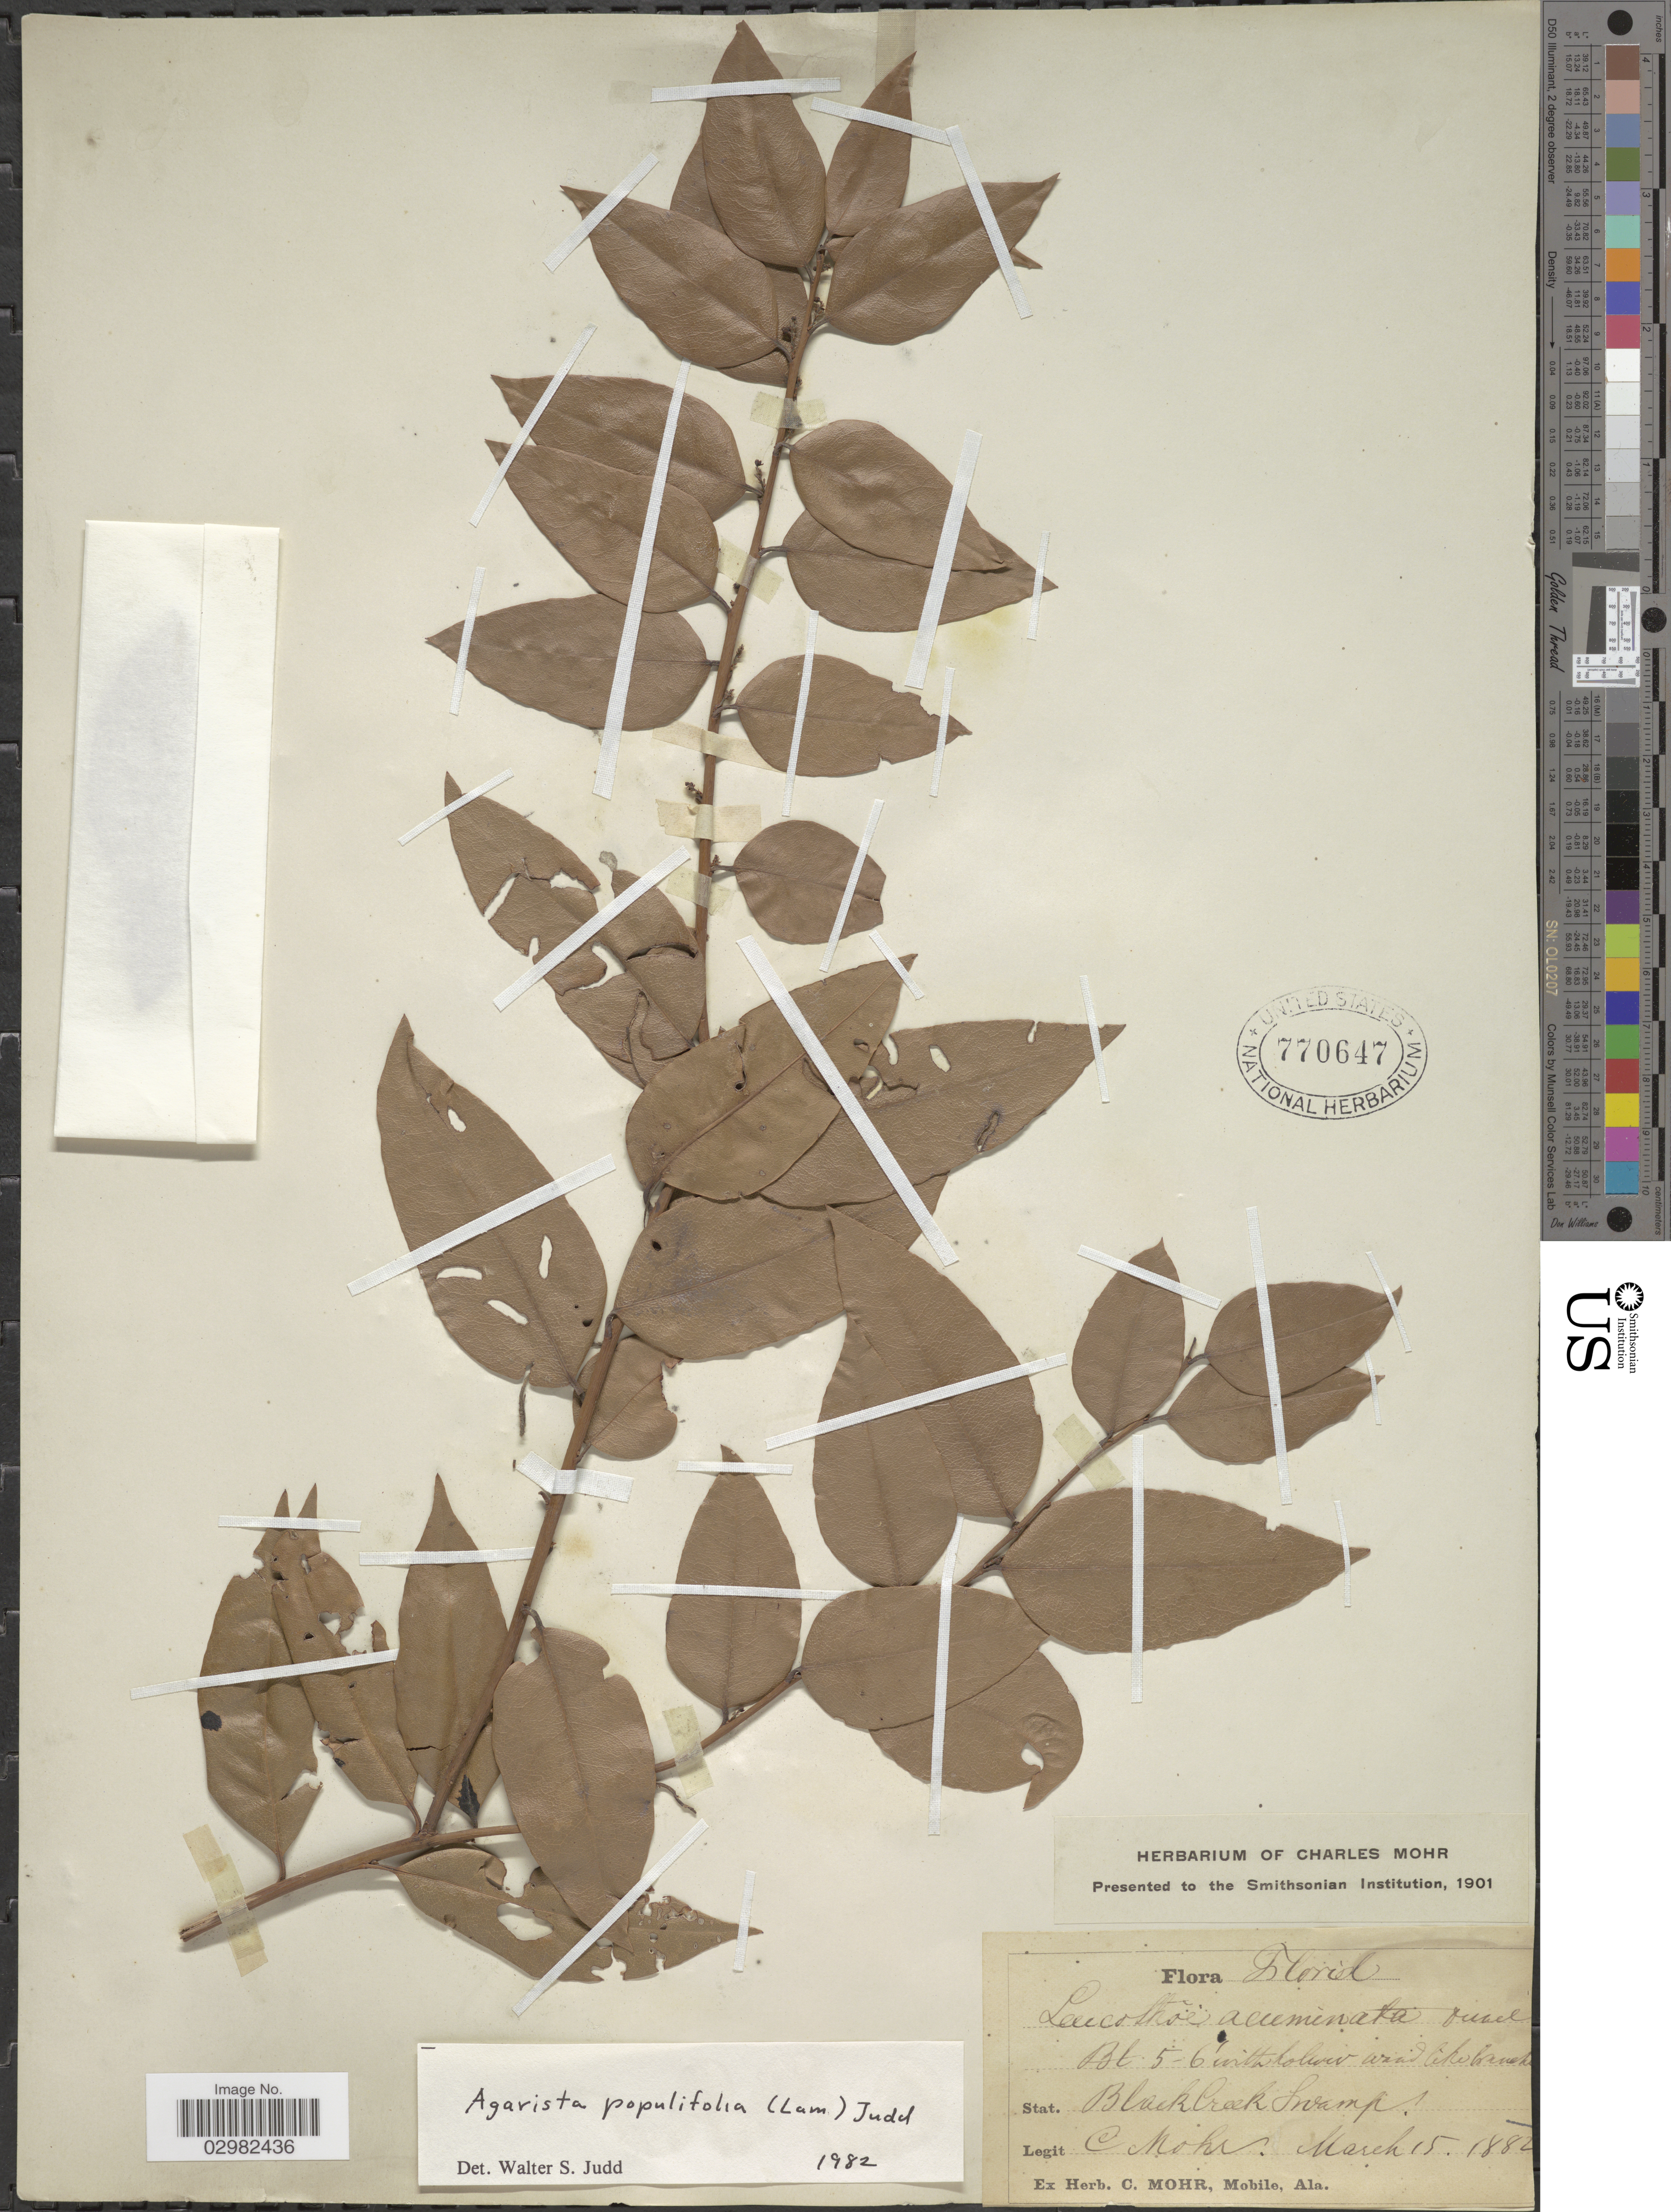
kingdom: Plantae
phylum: Tracheophyta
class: Magnoliopsida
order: Ericales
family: Ericaceae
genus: Leucothoe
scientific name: Leucothoë acuminata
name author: (Aiton) G. Don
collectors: C. T. Mohr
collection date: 1882-03-15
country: United States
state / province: Florida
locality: Stat. Black Creek Swamp.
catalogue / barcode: US 770647